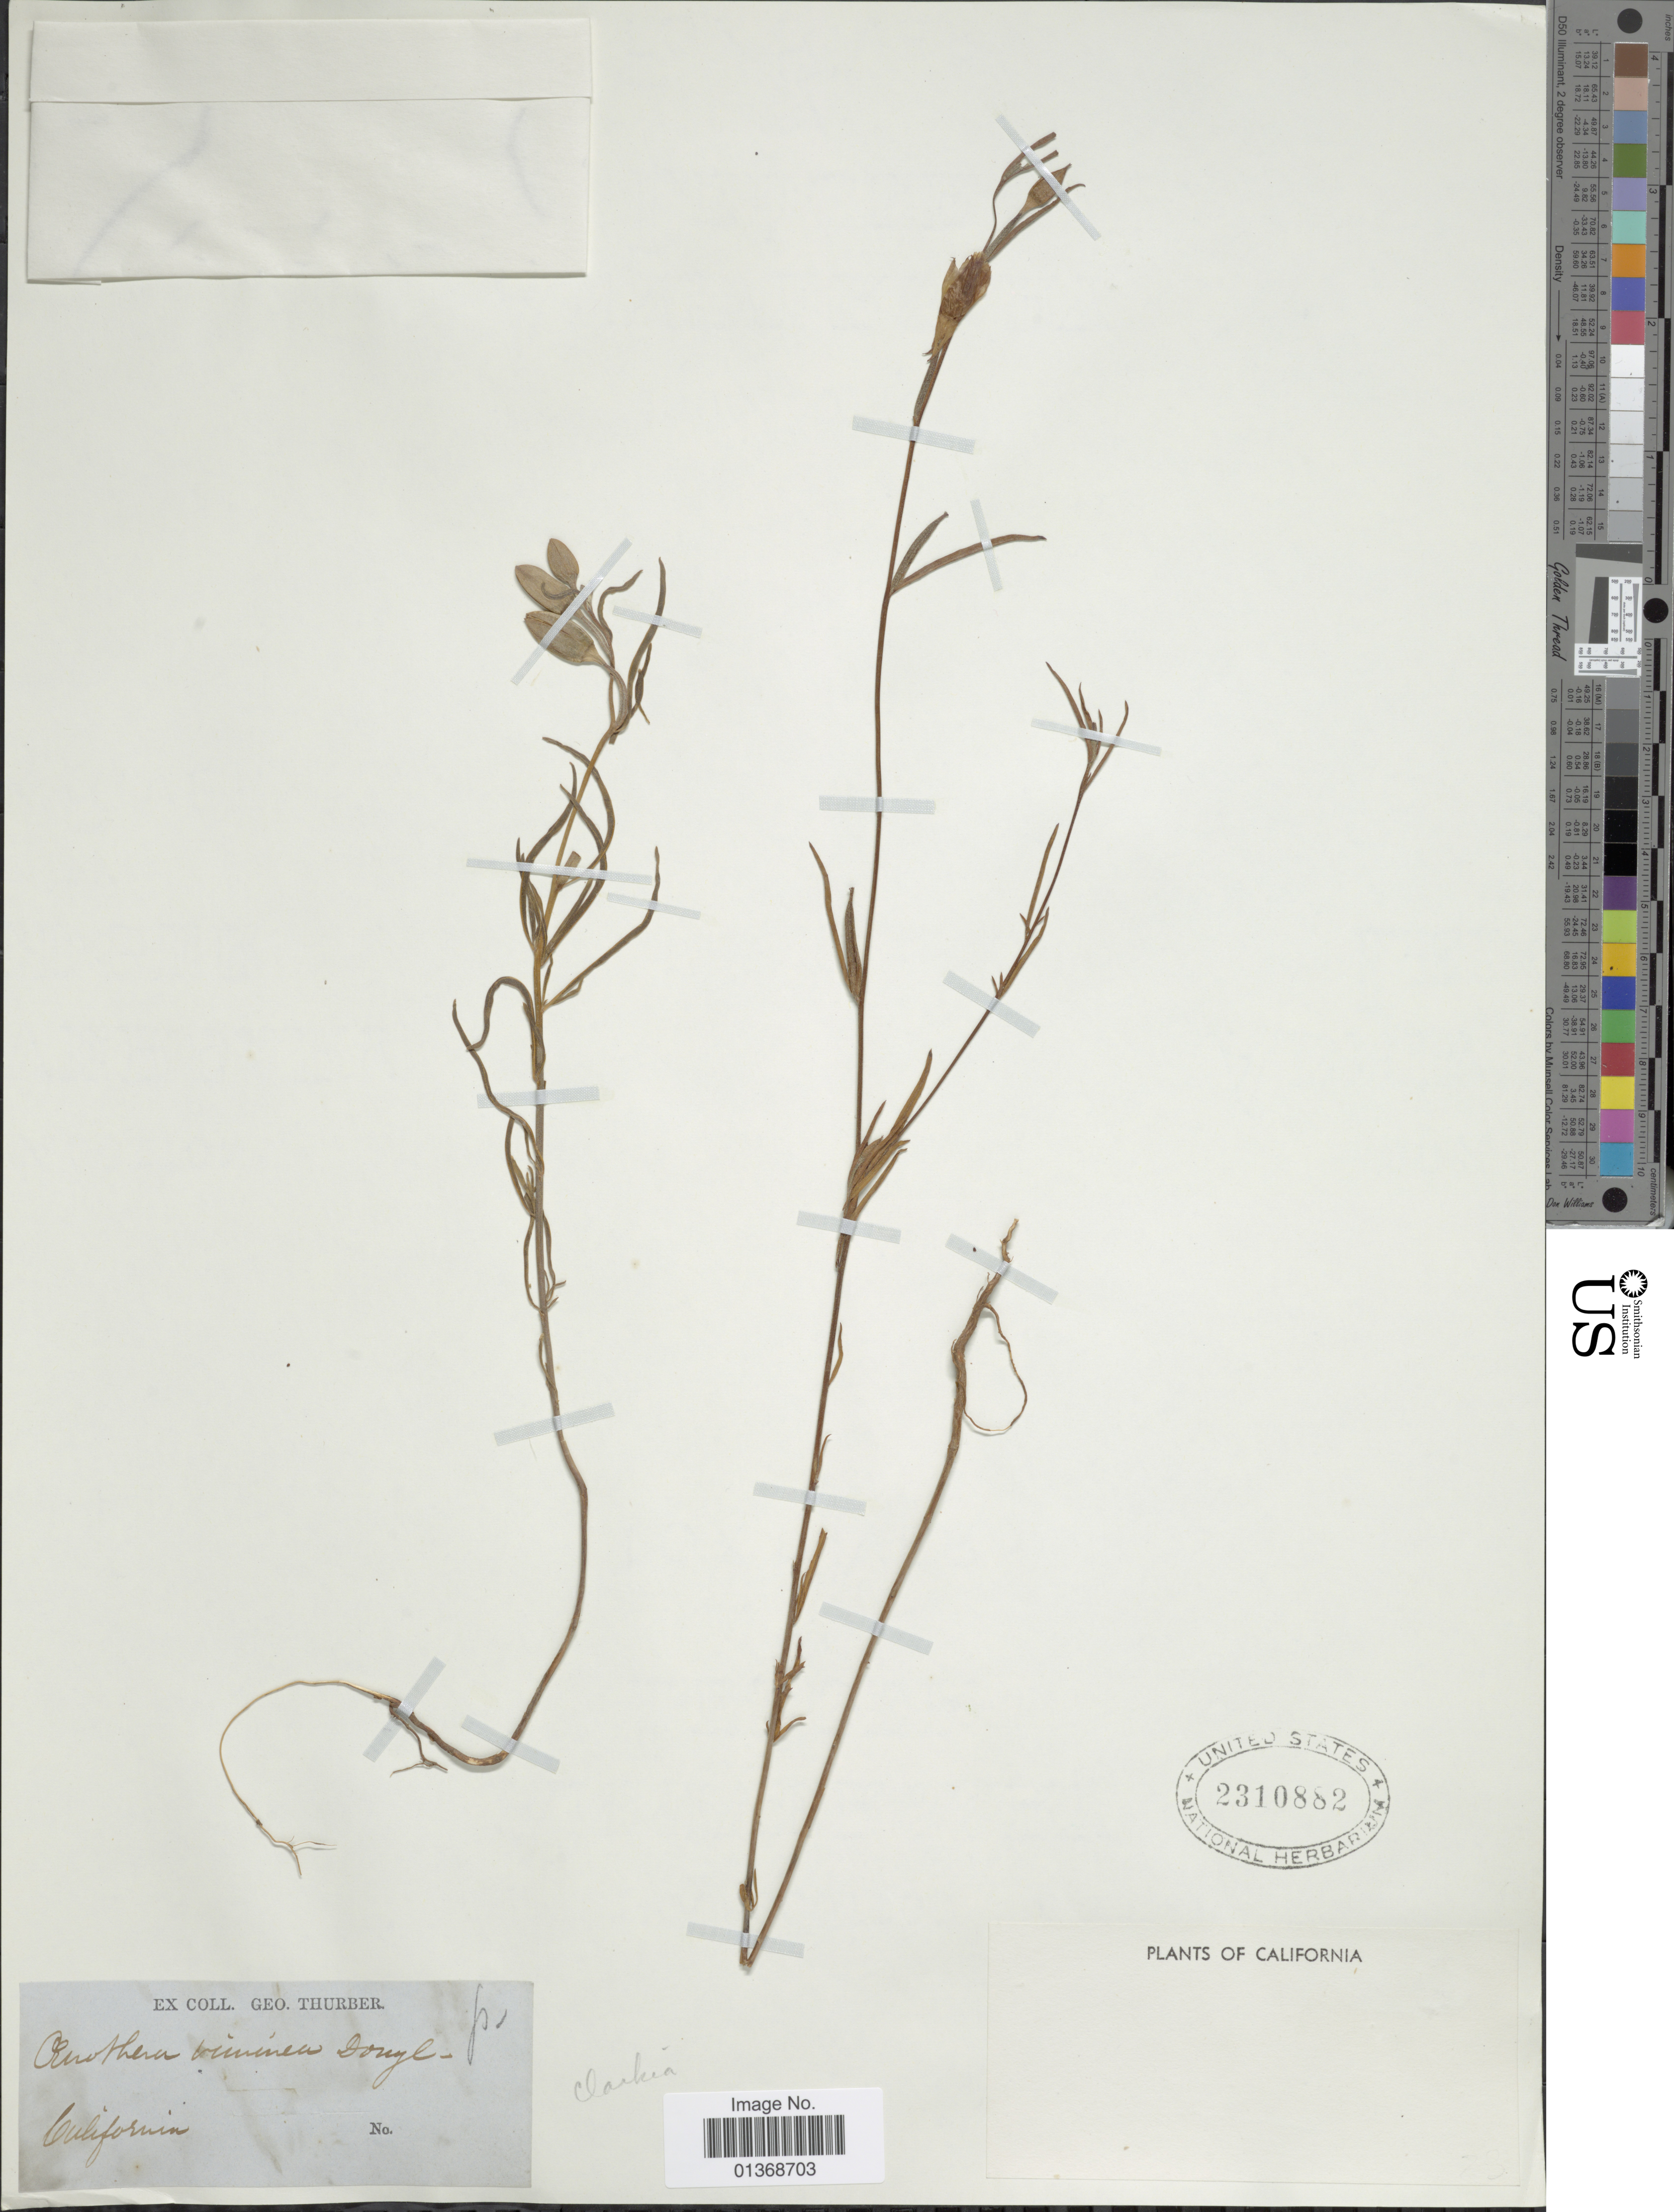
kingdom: Plantae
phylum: Tracheophyta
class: Magnoliopsida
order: Myrtales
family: Onagraceae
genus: Clarkia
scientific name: Clarkia sp.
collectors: G. Thurber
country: United States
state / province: California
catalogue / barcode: US 2310882